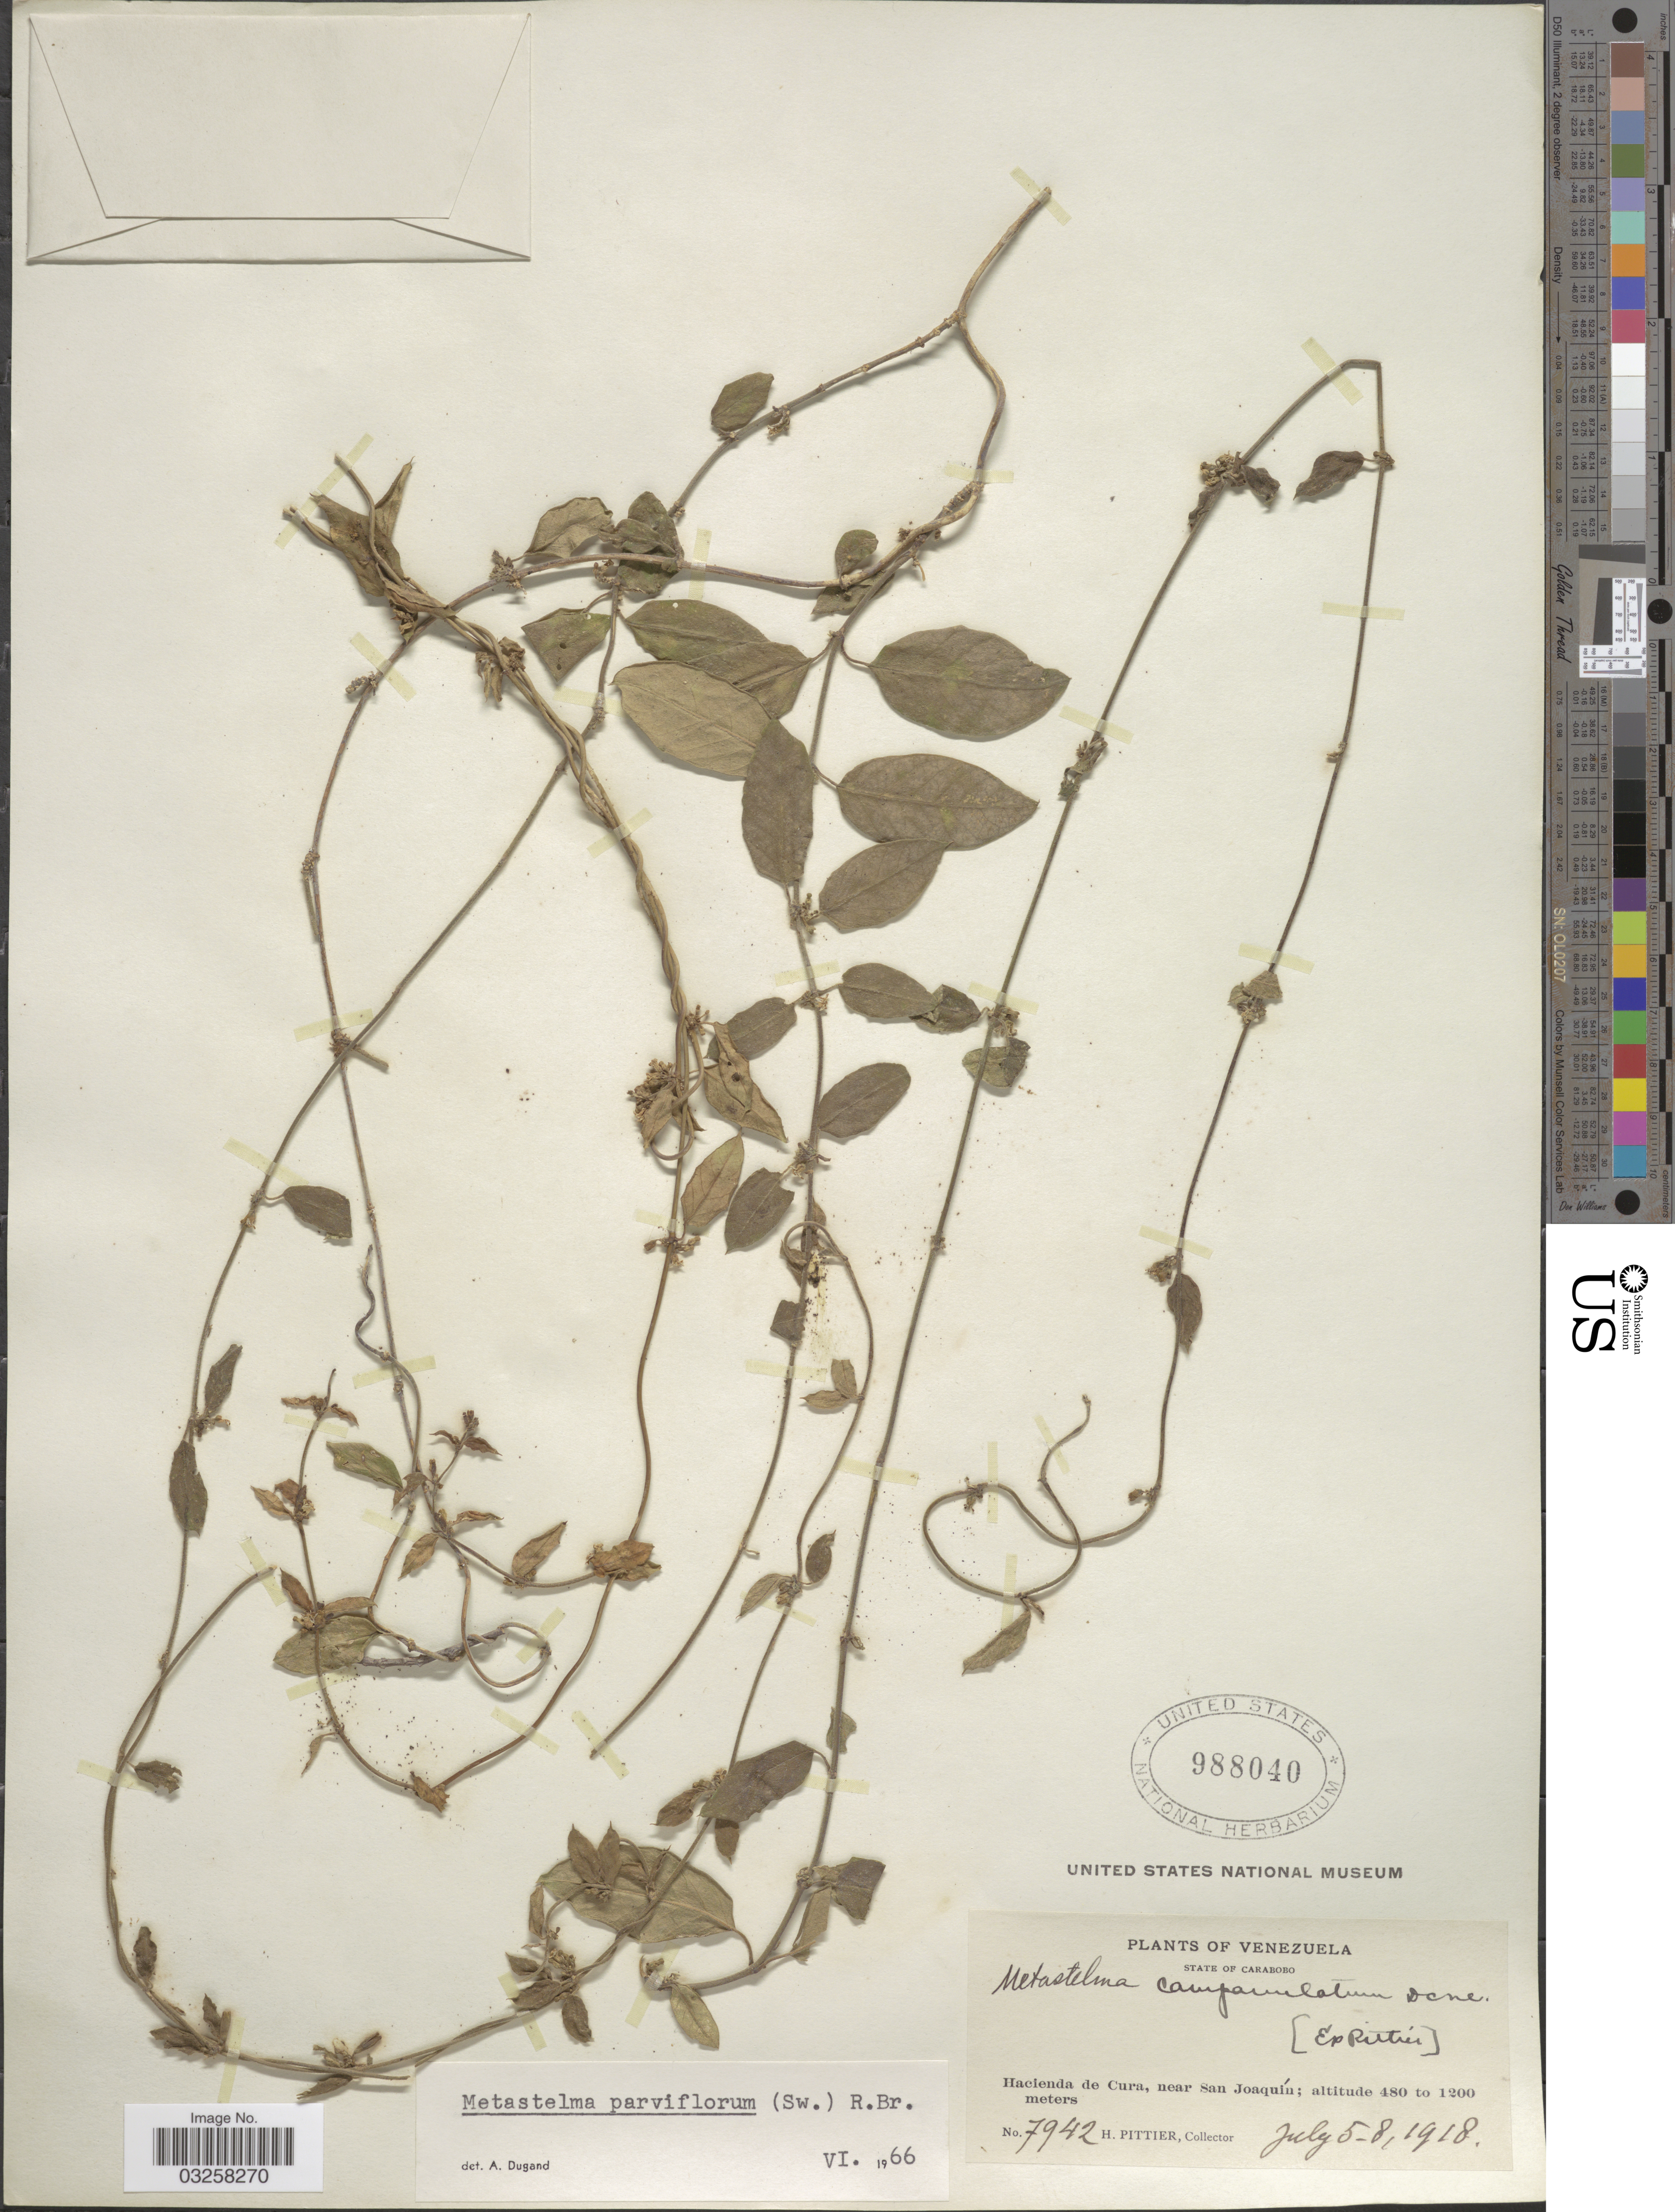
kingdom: Plantae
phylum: Tracheophyta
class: Magnoliopsida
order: Gentianales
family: Apocynaceae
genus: Metastelma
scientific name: Metastelma parviflorum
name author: (Sw.) Schult.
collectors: H. F. Pittier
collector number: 7942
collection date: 1918-07-05/1918-07-08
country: Venezuela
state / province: Carabobo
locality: Hacienda de Cura, near San Joaquín.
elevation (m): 480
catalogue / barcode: US 988040